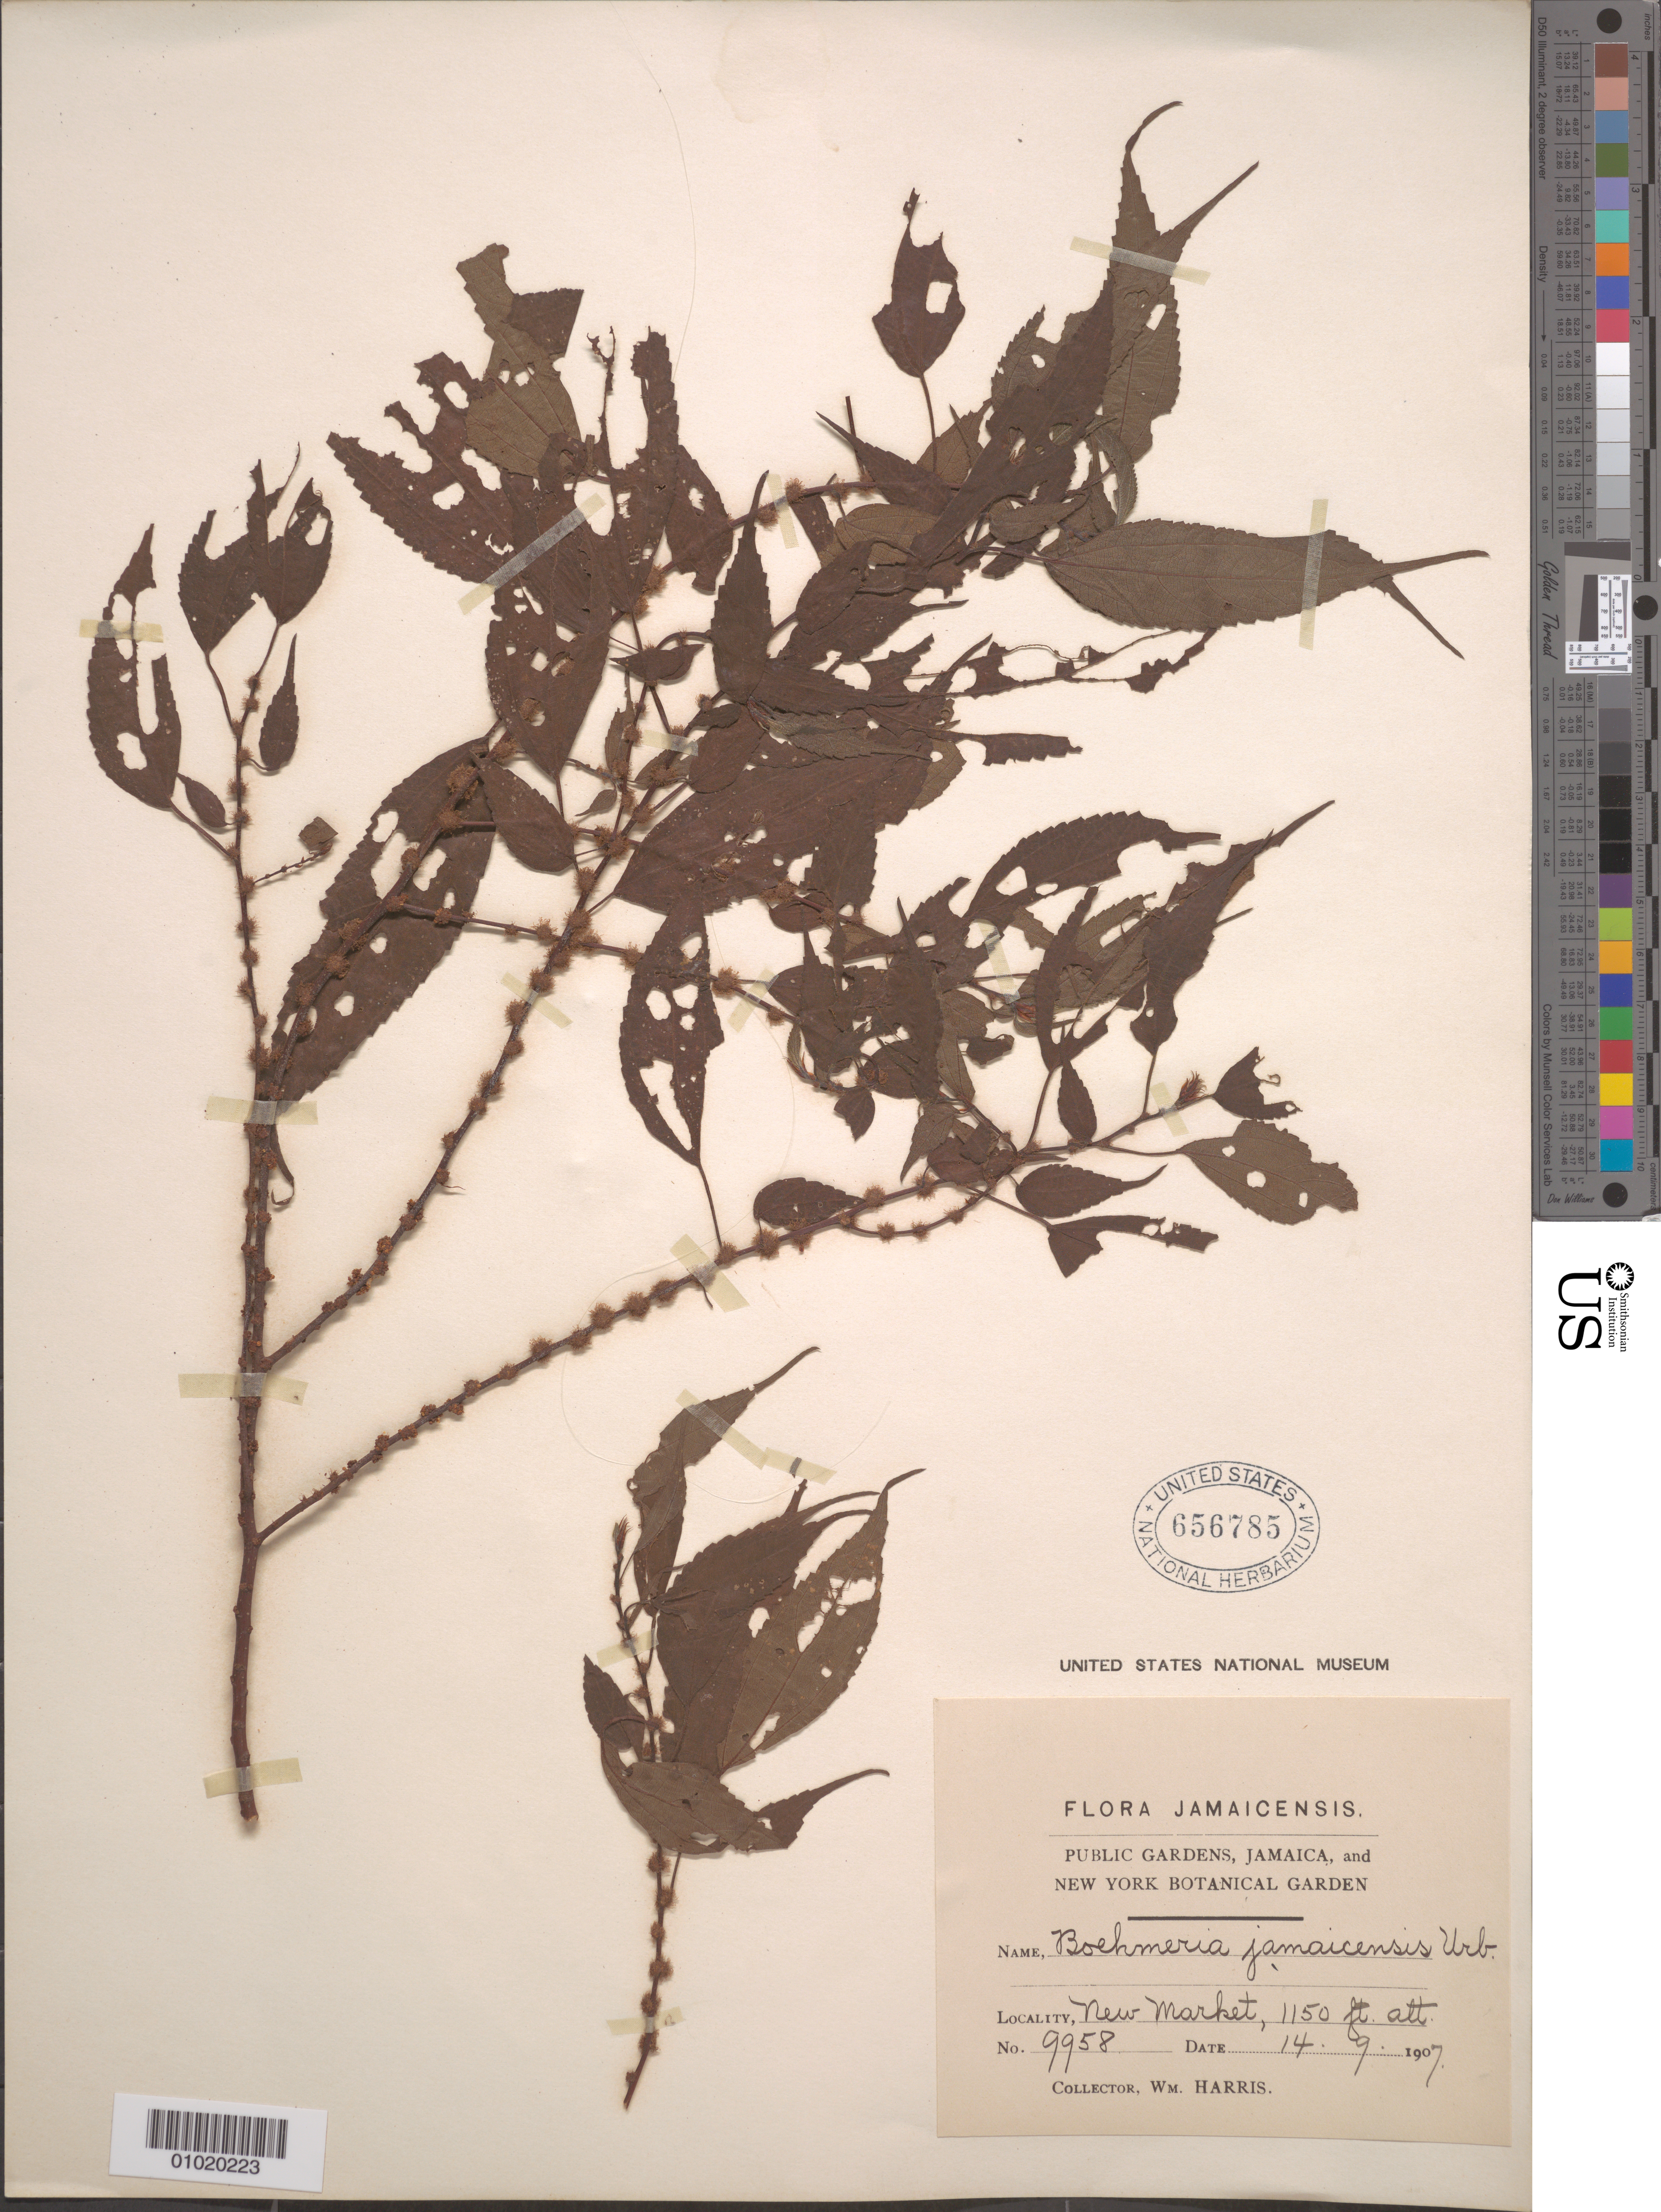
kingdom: Plantae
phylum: Tracheophyta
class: Magnoliopsida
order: Rosales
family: Urticaceae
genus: Boehmeria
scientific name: Boehmeria jamaicensis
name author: Urb.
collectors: W. Harris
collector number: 9958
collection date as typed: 14 Sep 1907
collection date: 1907-09-14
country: Jamaica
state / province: Saint Elizabeth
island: Jamaica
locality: New Market.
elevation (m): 351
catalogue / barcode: US 656785